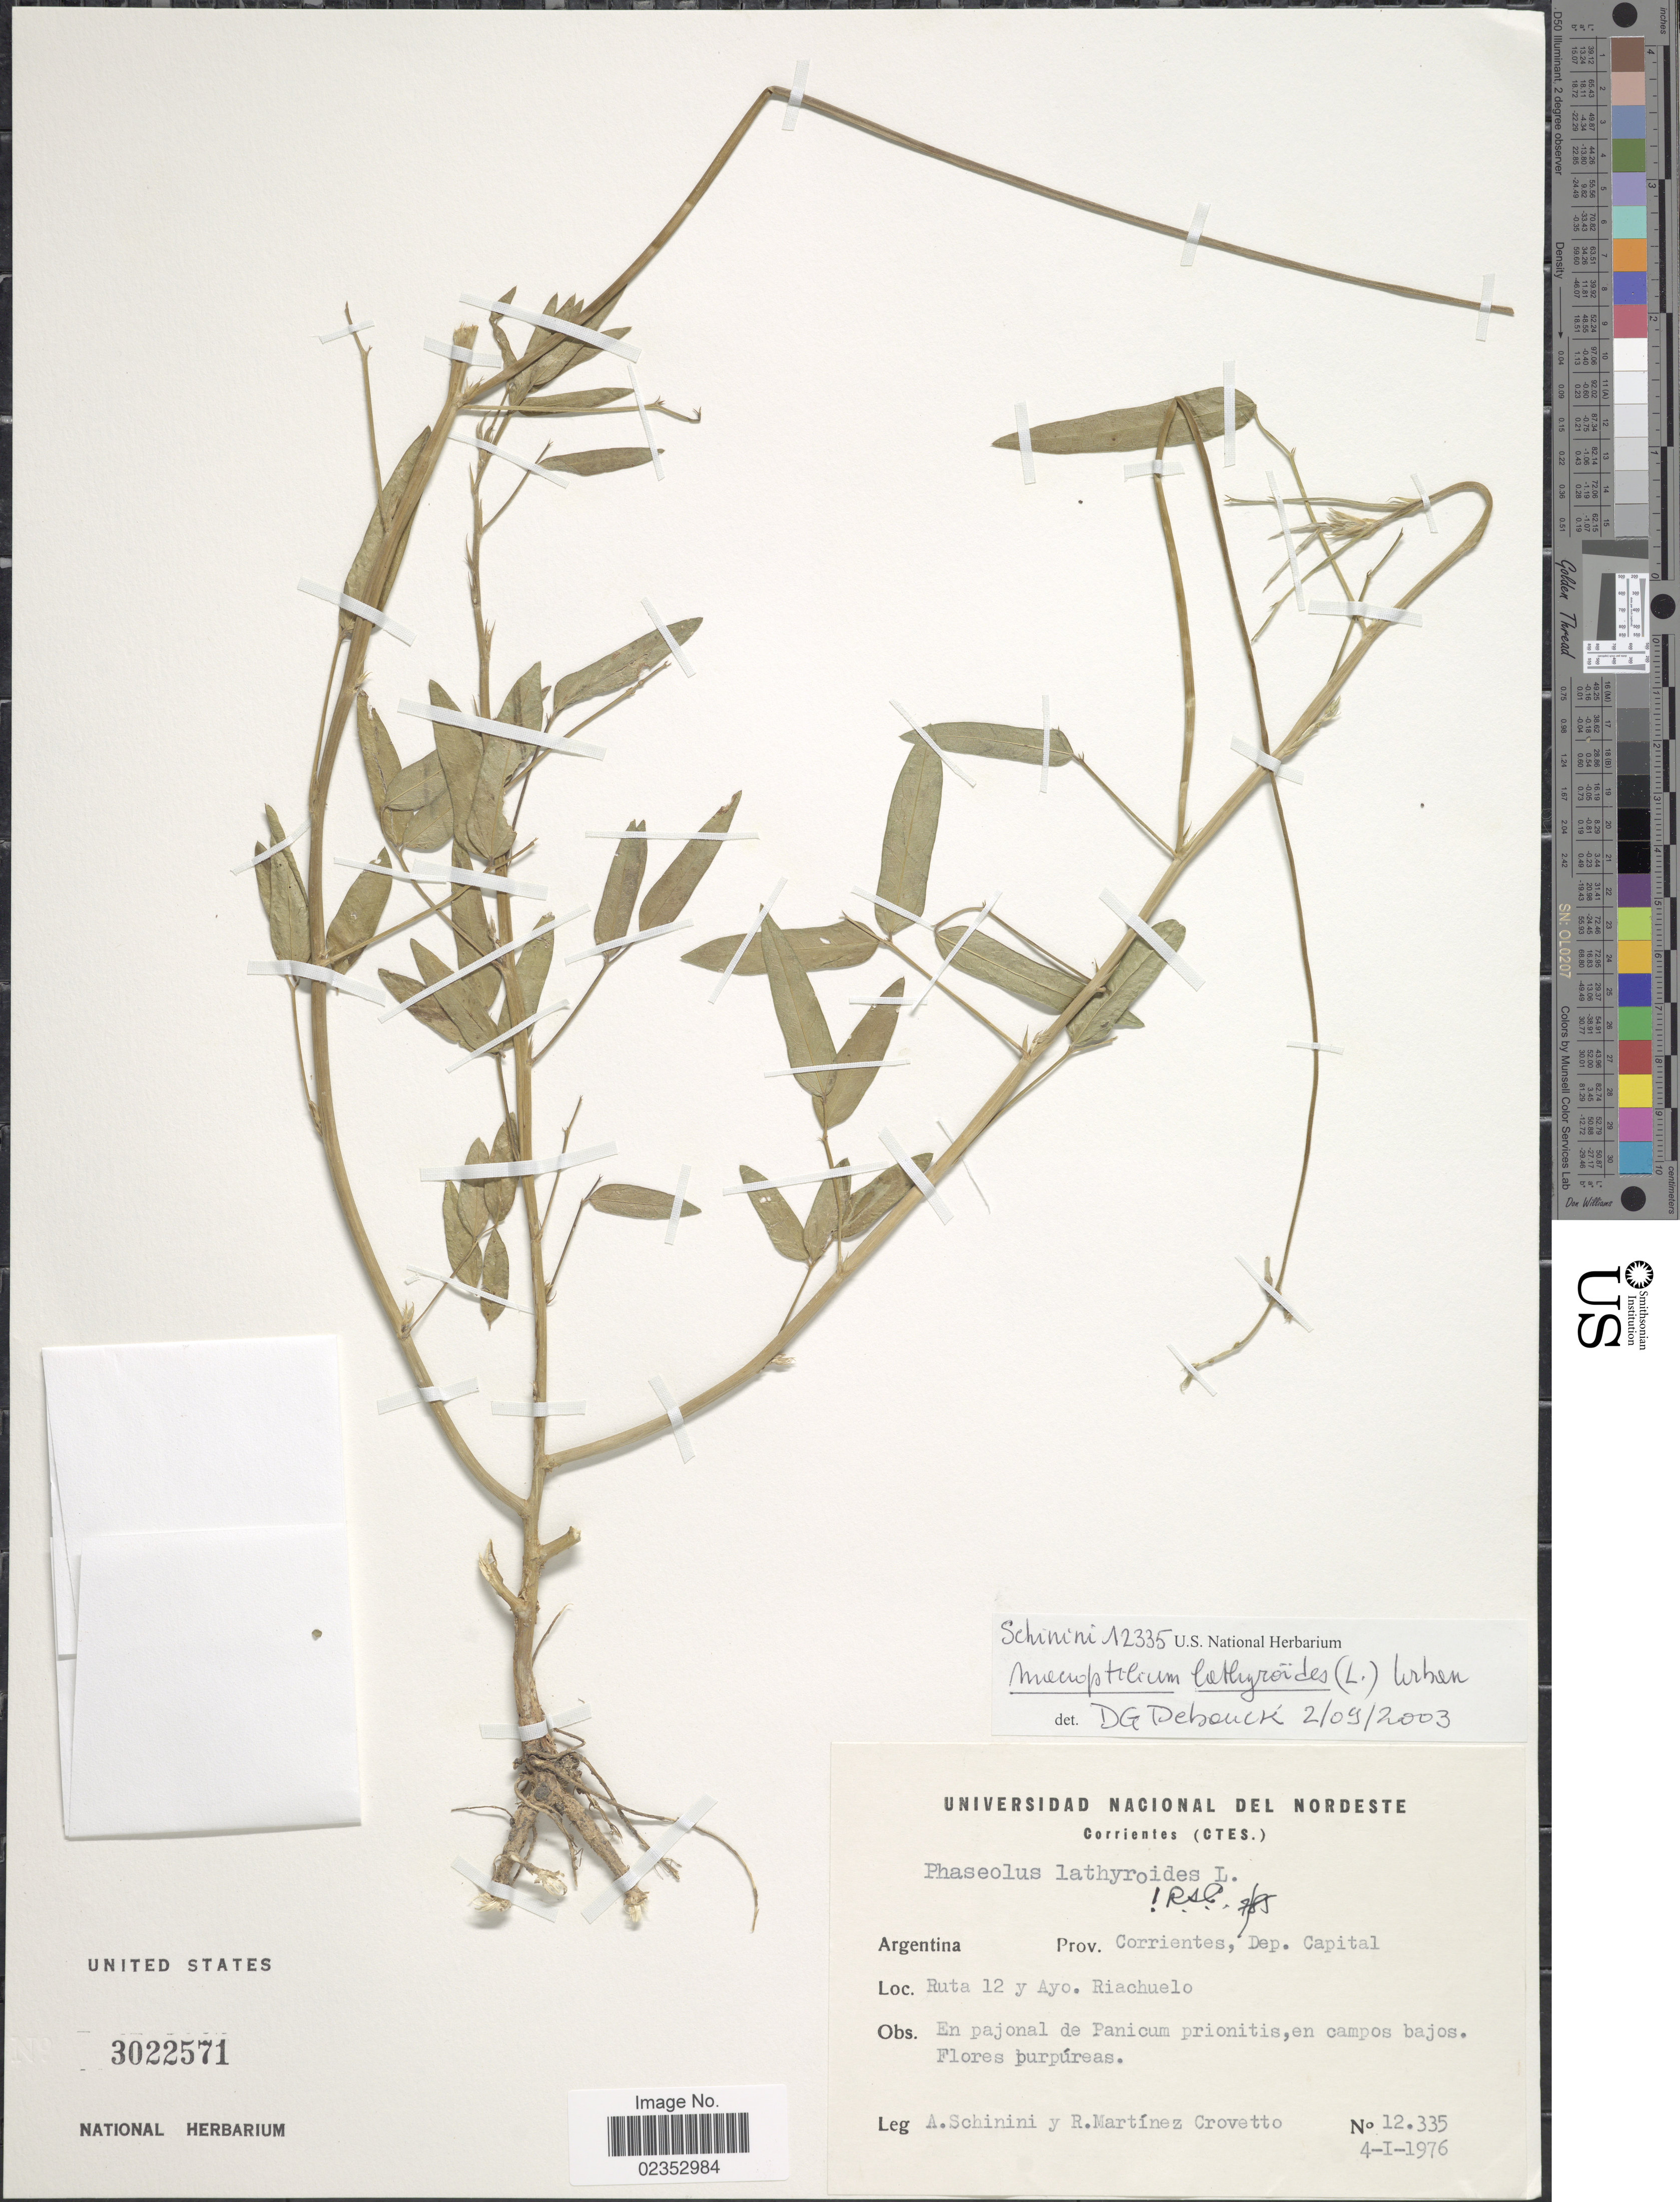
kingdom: Plantae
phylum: Tracheophyta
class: Magnoliopsida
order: Fabales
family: Fabaceae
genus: Phaseolus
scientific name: Phaseolus lathyroides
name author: L.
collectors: A. Schinini & R. Martinez Crovetto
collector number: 12335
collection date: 1976-01-04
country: Argentina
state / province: Corrientes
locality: Dep Capital, Ruta 12 y Ayo Riachuelo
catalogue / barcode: US 3022571